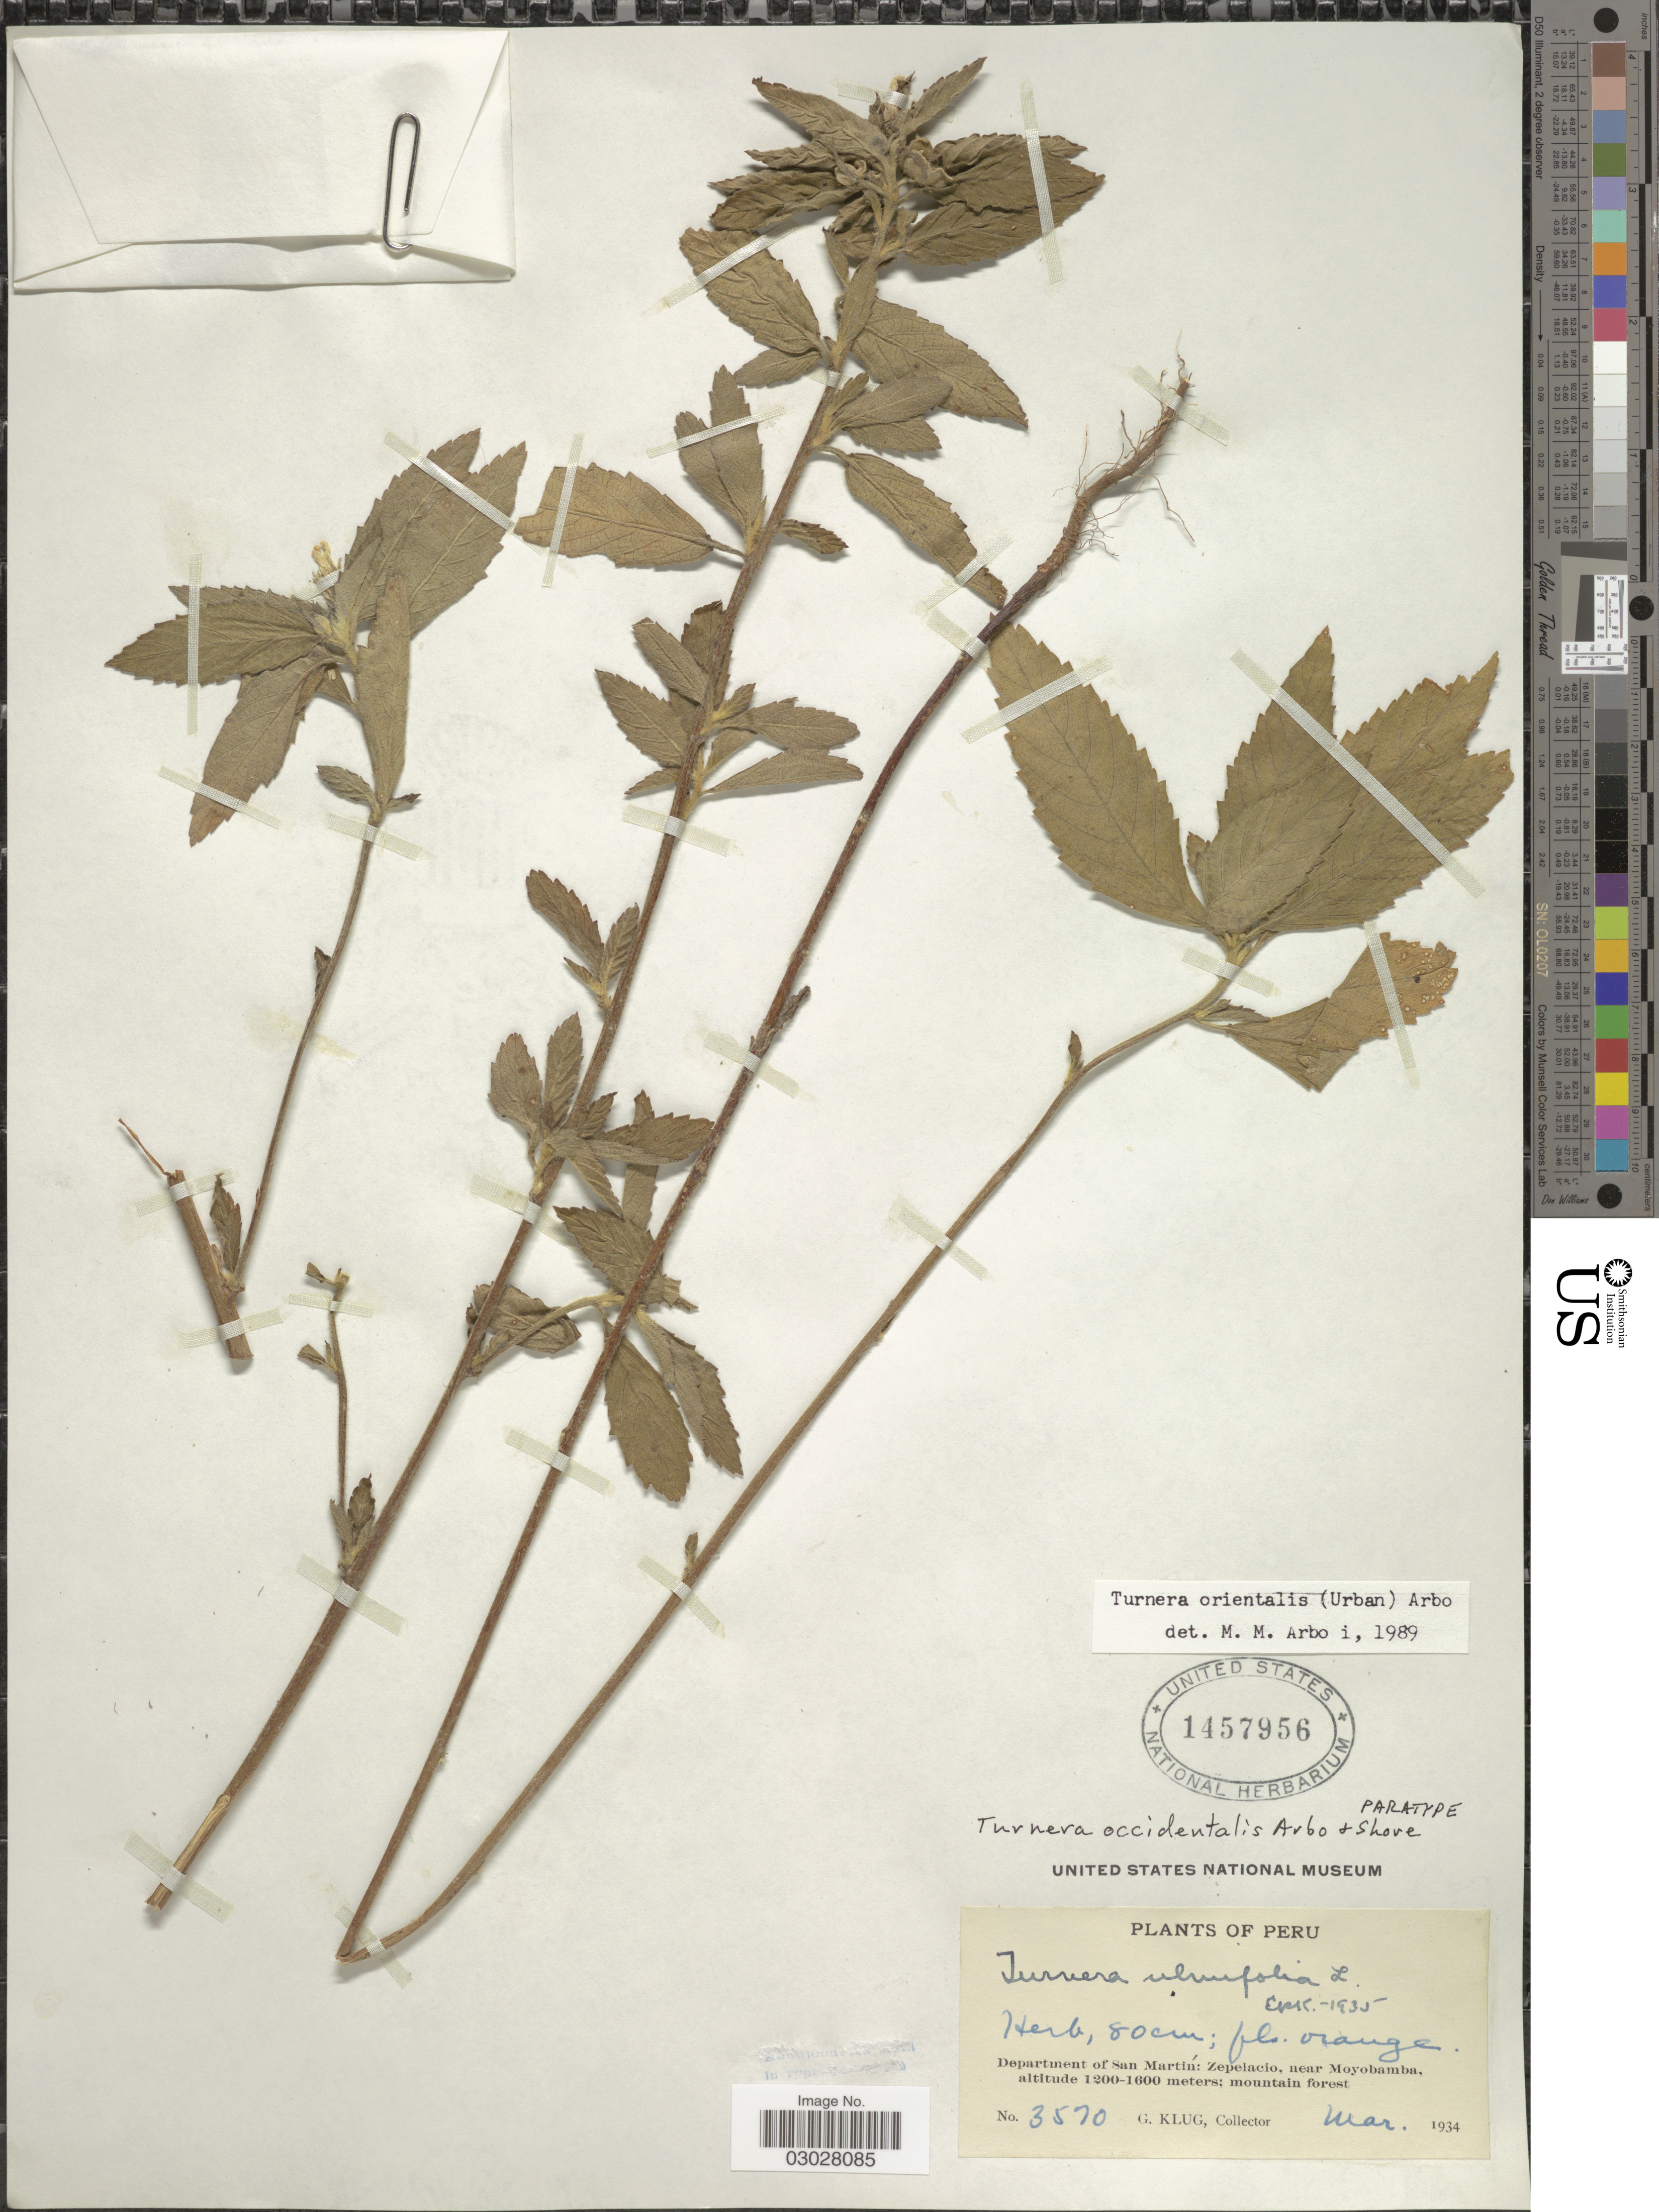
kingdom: Plantae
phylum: Tracheophyta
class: Magnoliopsida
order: Malpighiales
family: Turneraceae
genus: Turnera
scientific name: Turnera occidentalis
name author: Arbo & Shore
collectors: G. Klug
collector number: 3570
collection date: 1934-03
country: Peru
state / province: San Martín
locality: Department of San Martín: Zepelacio, near Moyobamba.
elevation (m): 1200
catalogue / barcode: US 1457956